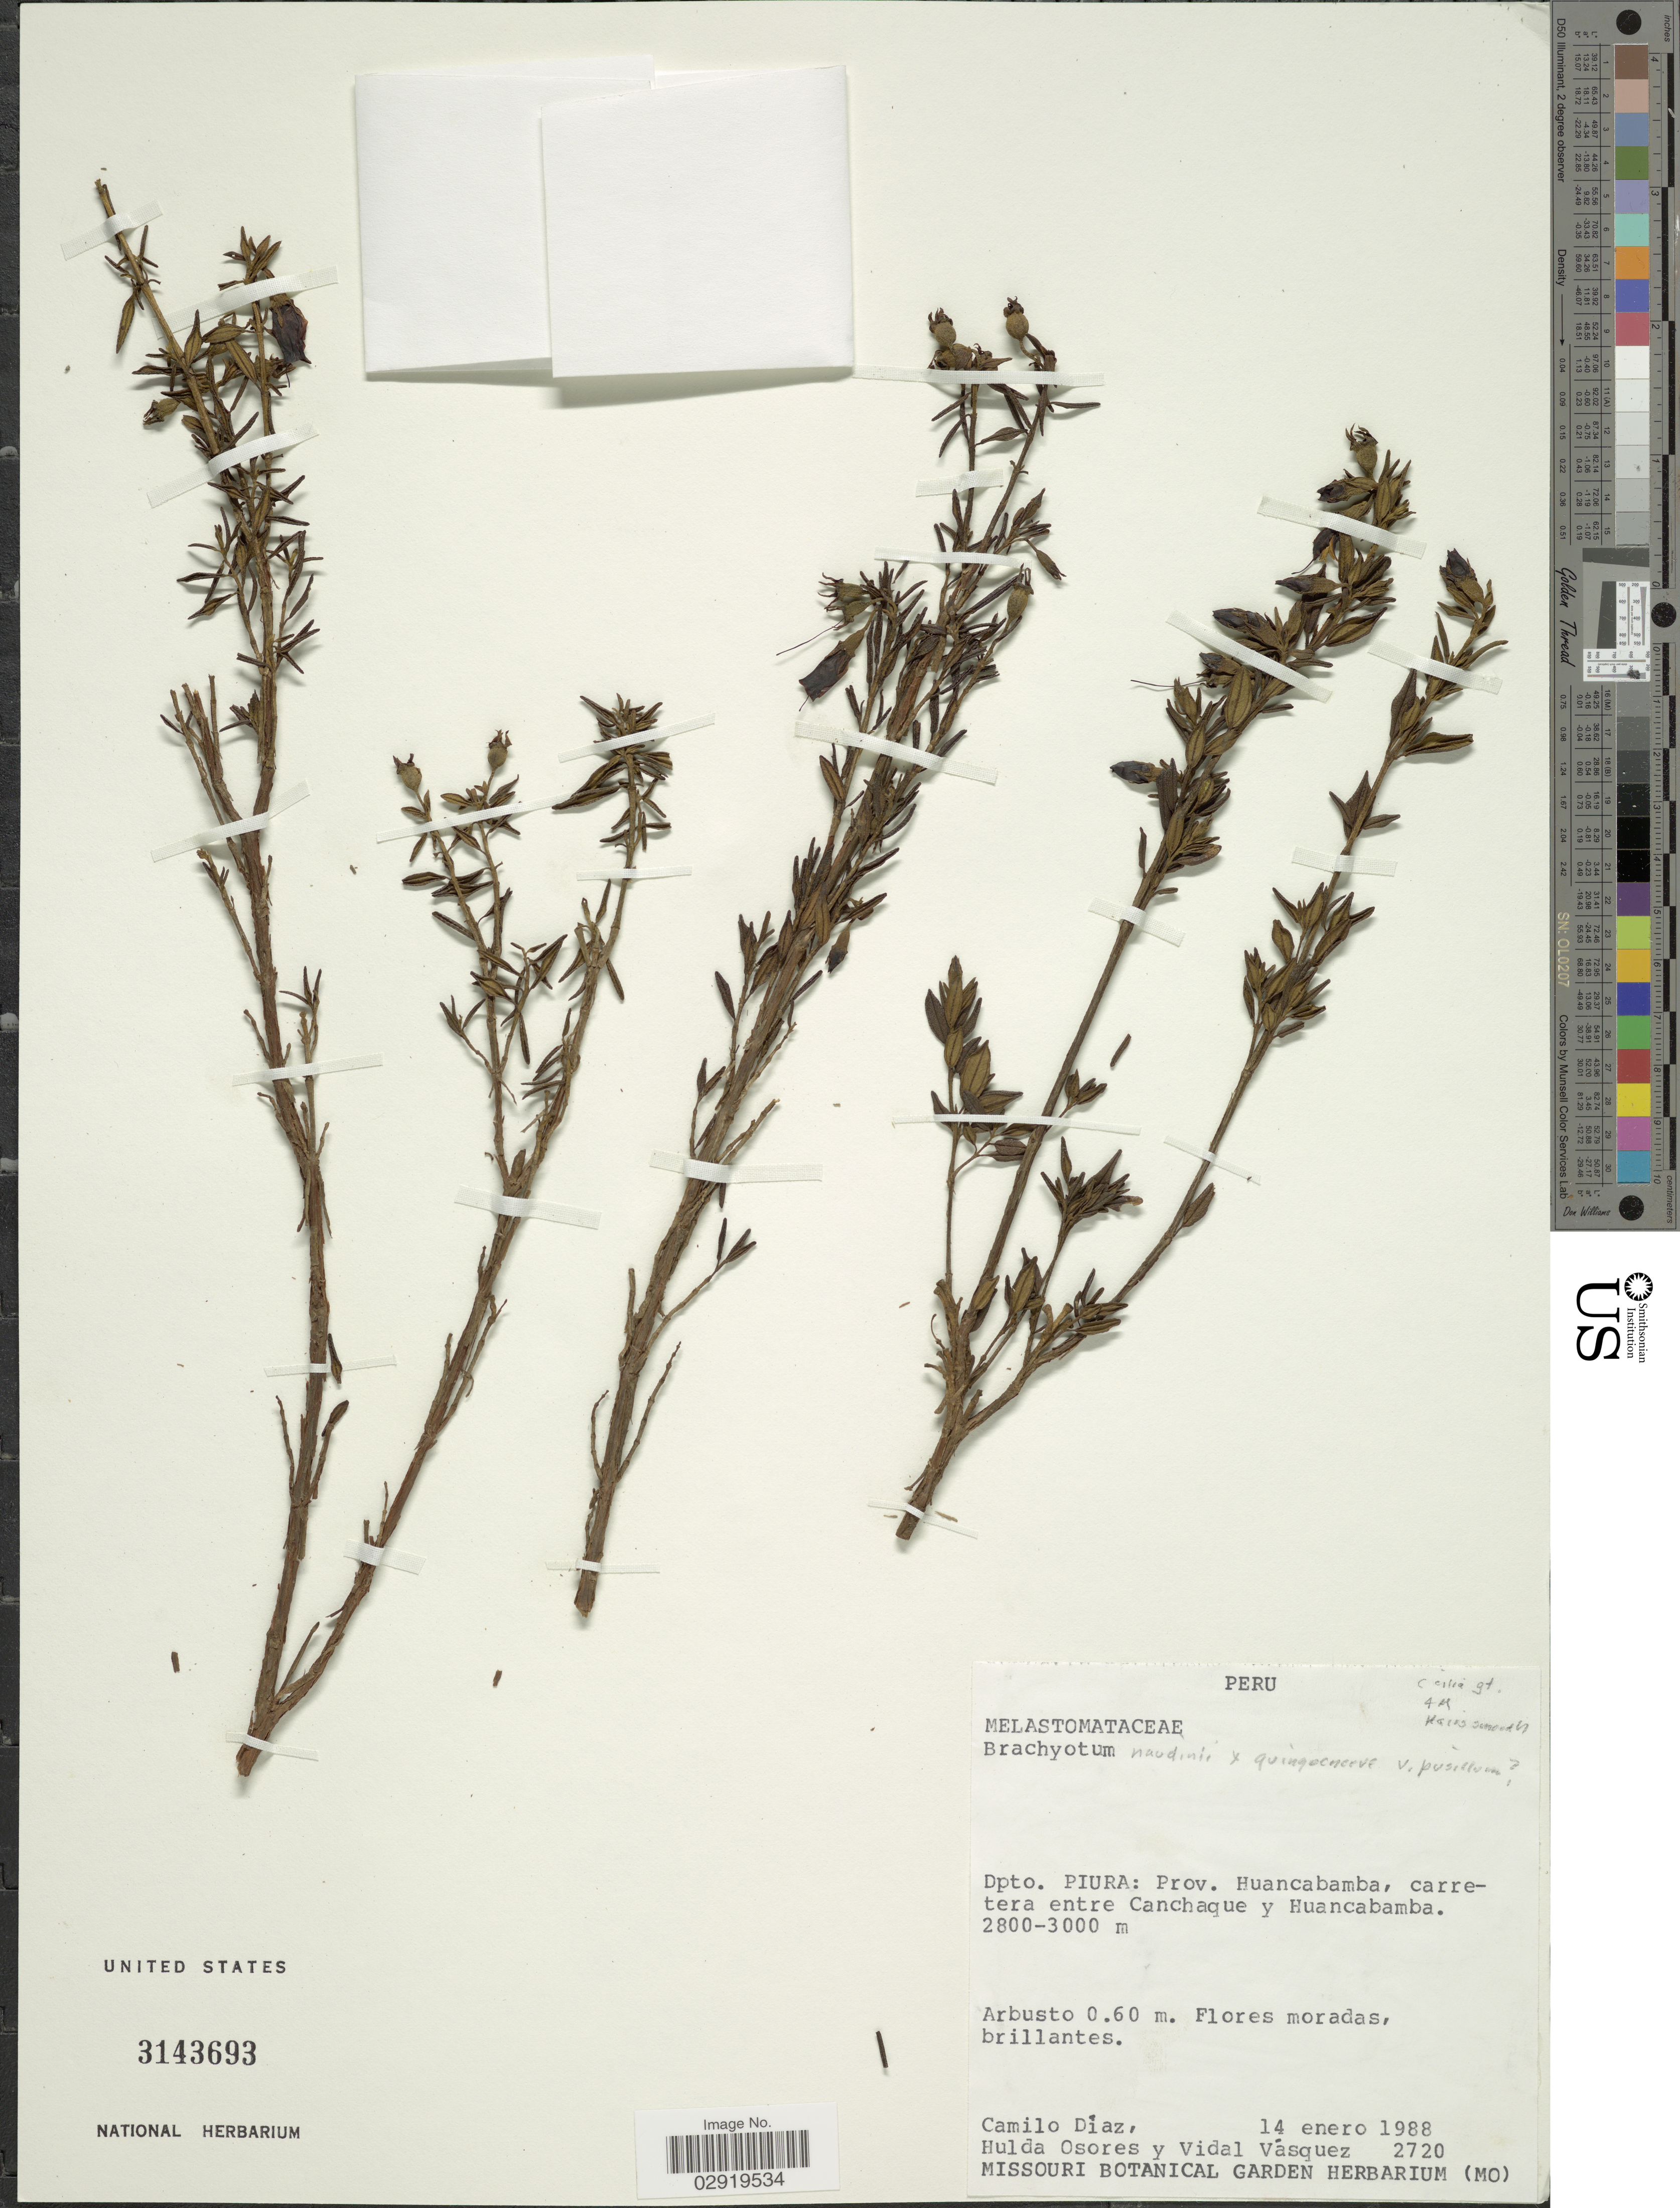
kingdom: Plantae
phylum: Tracheophyta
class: Magnoliopsida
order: Myrtales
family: Melastomataceae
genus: Brachyotum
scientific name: Brachyotum sp.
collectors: C. Díaz, H. Osores & V. Vasquez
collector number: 2720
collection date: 1988-01-14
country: Peru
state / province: Piura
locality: Dpto. Piura: Prov. Huancabamba, carretera entre Canchaque y Huancabamba.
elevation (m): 2800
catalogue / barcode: US 3143693